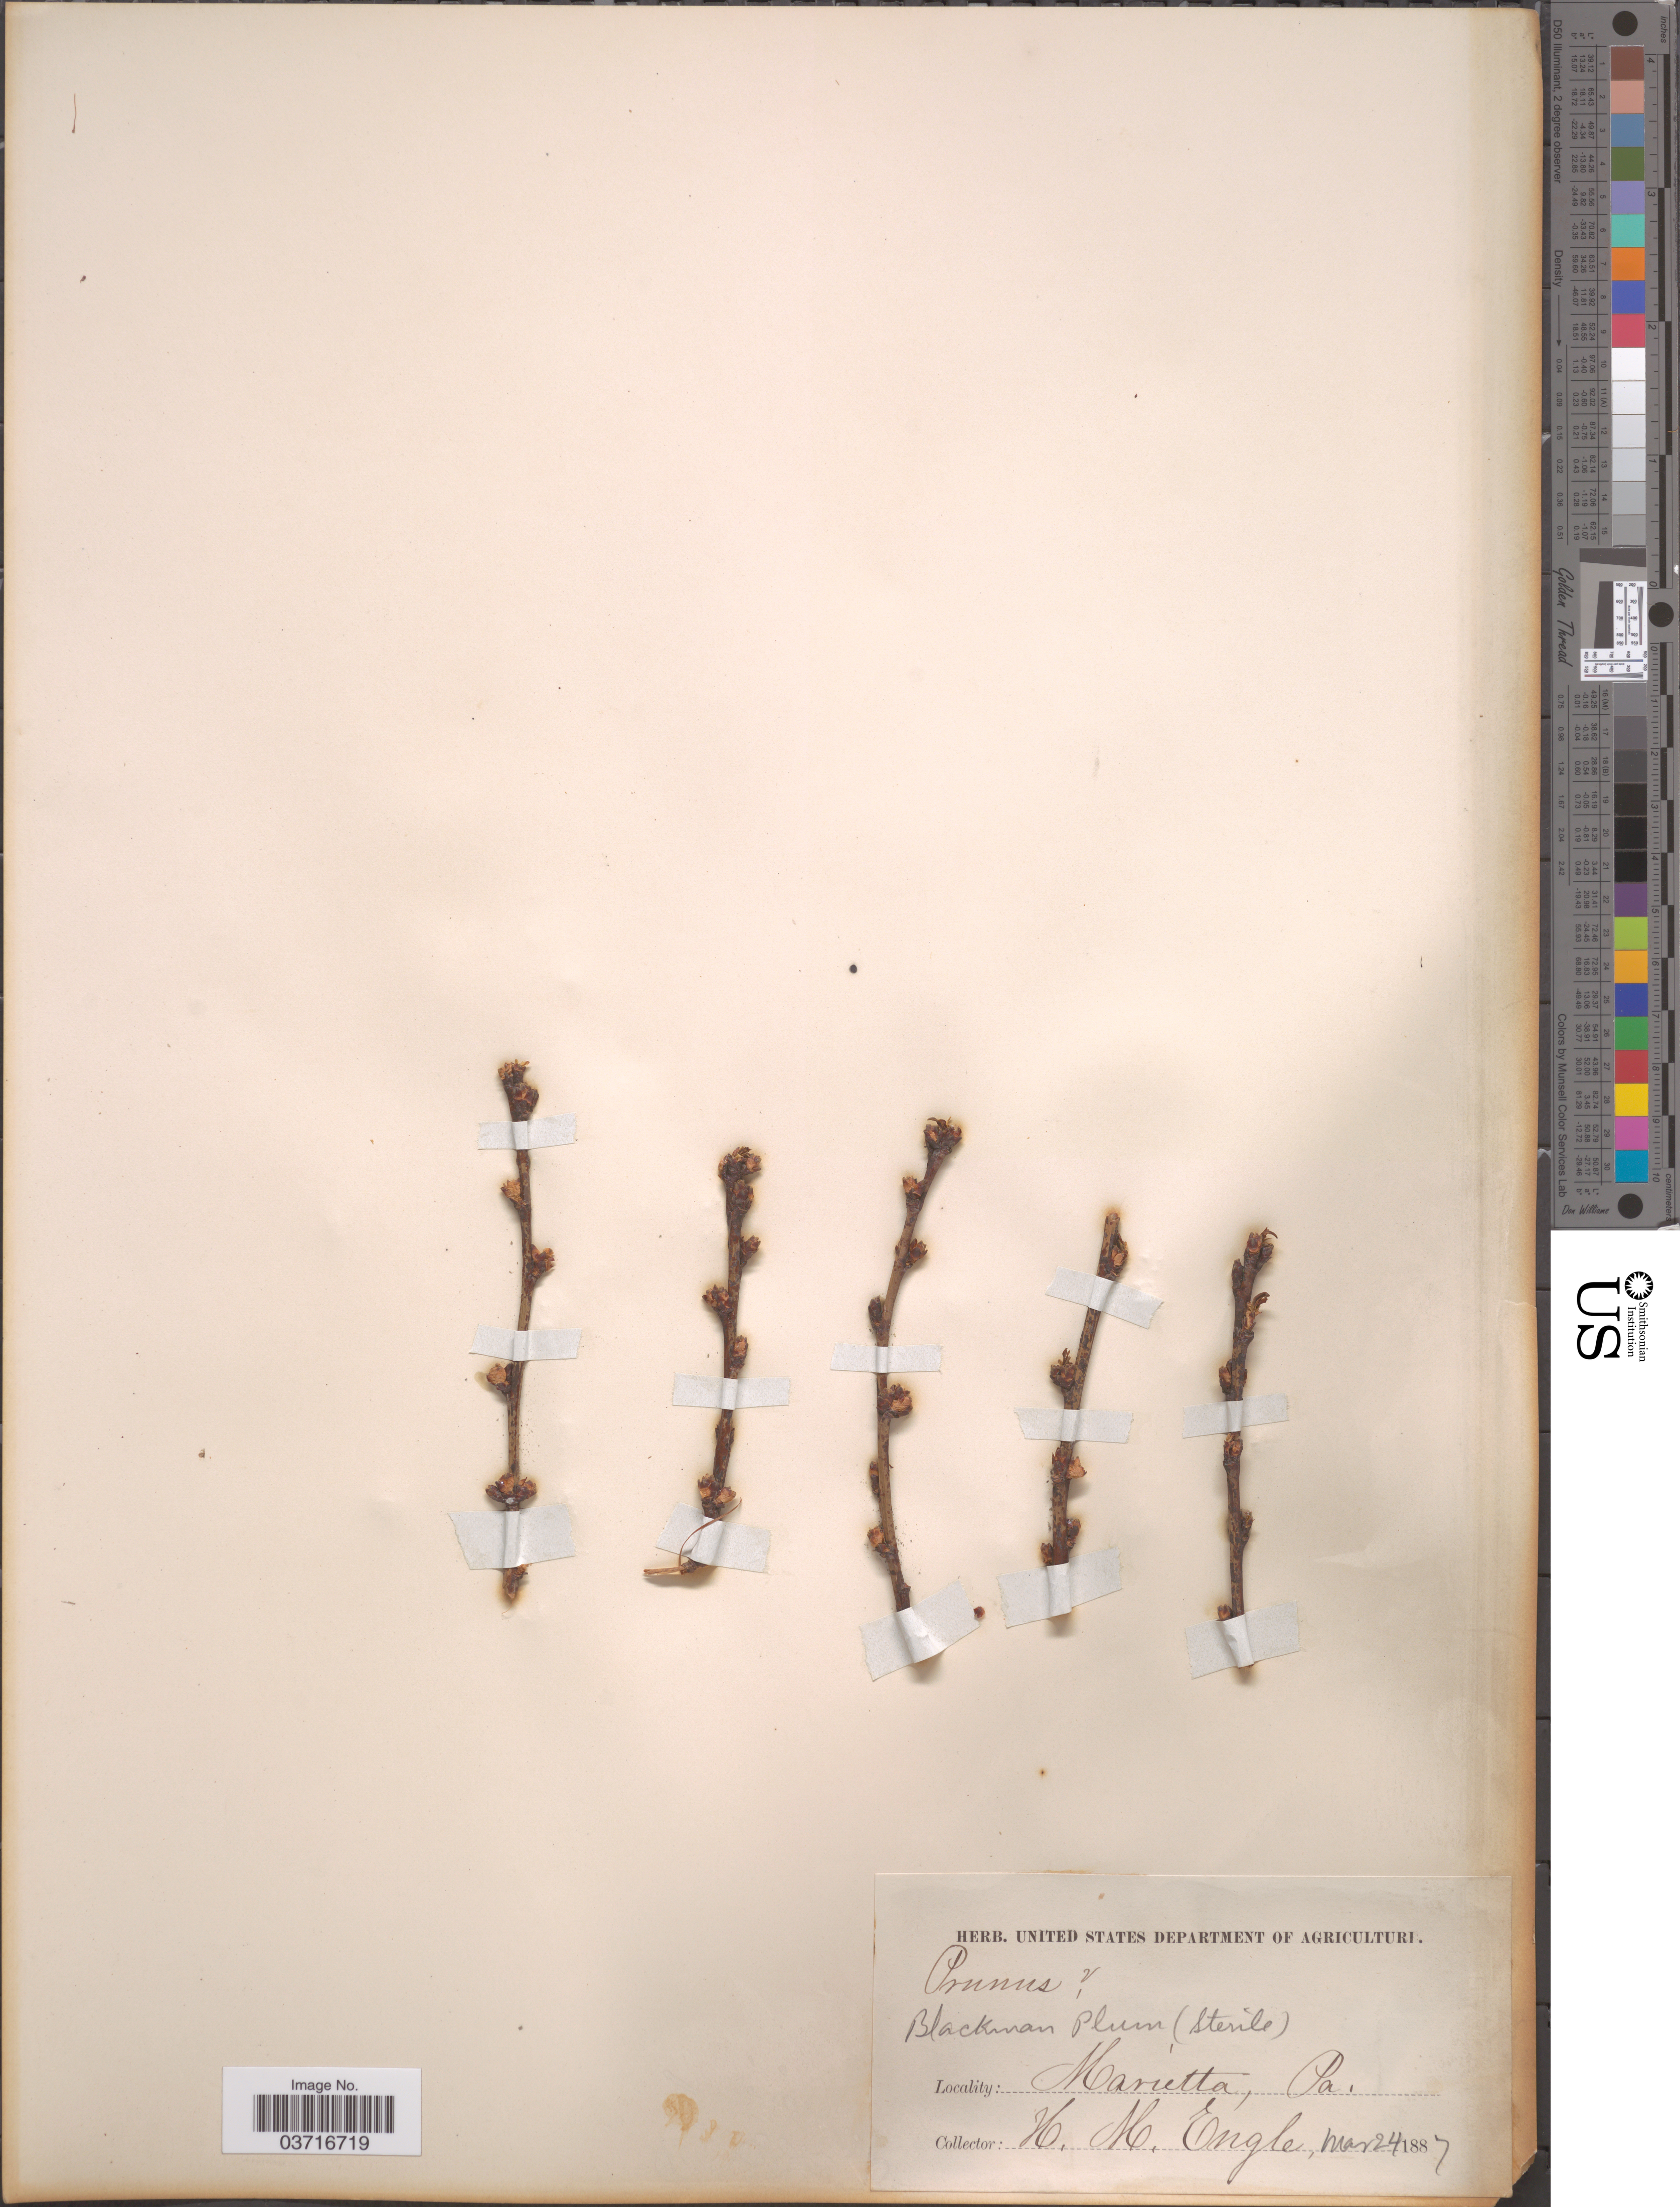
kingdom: Plantae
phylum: Tracheophyta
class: Magnoliopsida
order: Rosales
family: Rosaceae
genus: Prunus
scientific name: Prunus sp.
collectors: H. Engle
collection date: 1887-03-24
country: United States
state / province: Pennsylvania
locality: Marietta.